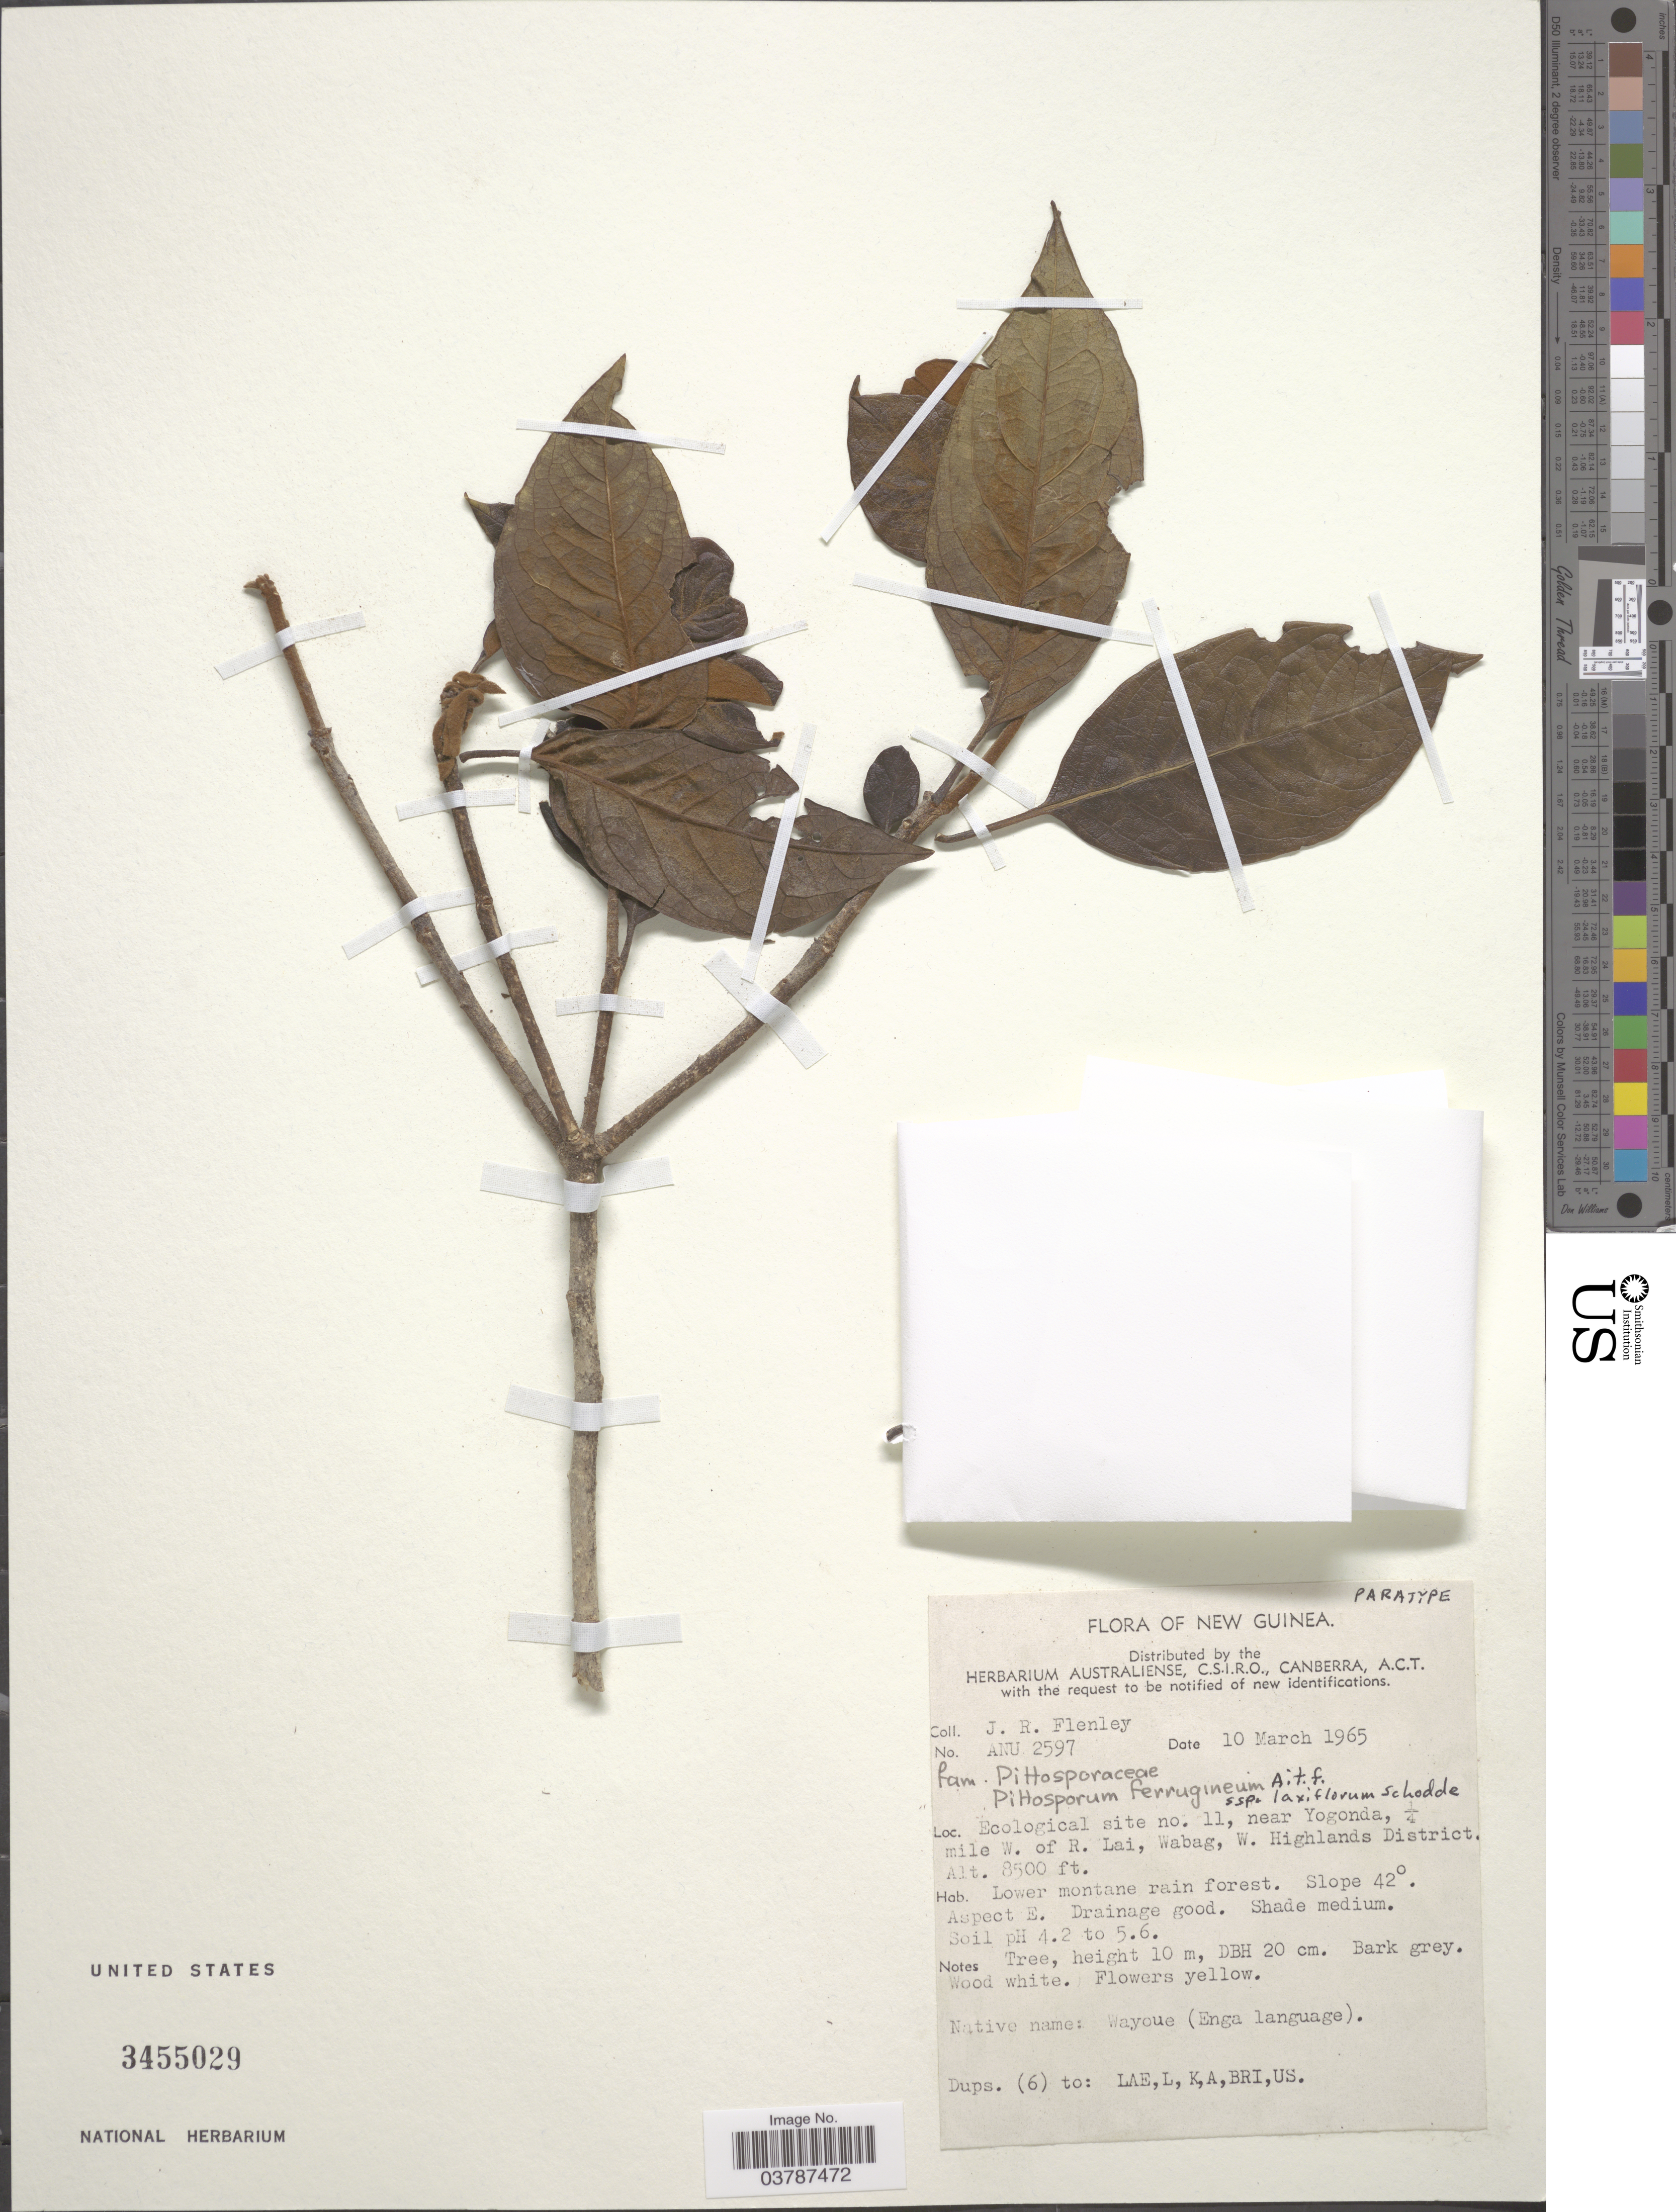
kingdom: Plantae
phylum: Tracheophyta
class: Magnoliopsida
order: Apiales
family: Pittosporaceae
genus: Pittosporum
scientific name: Pittosporum ferrugineum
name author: Dryand. ex Aiton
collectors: J. Flenley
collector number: ANU 2597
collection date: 1965-03-10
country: Papua New Guinea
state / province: Western Highlands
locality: New Guinea. Ecological site no. 11, near Yogonda, ¼ mile W. of R. Lai, Wabag, W. Highlands District.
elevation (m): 2591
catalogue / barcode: US 3455029